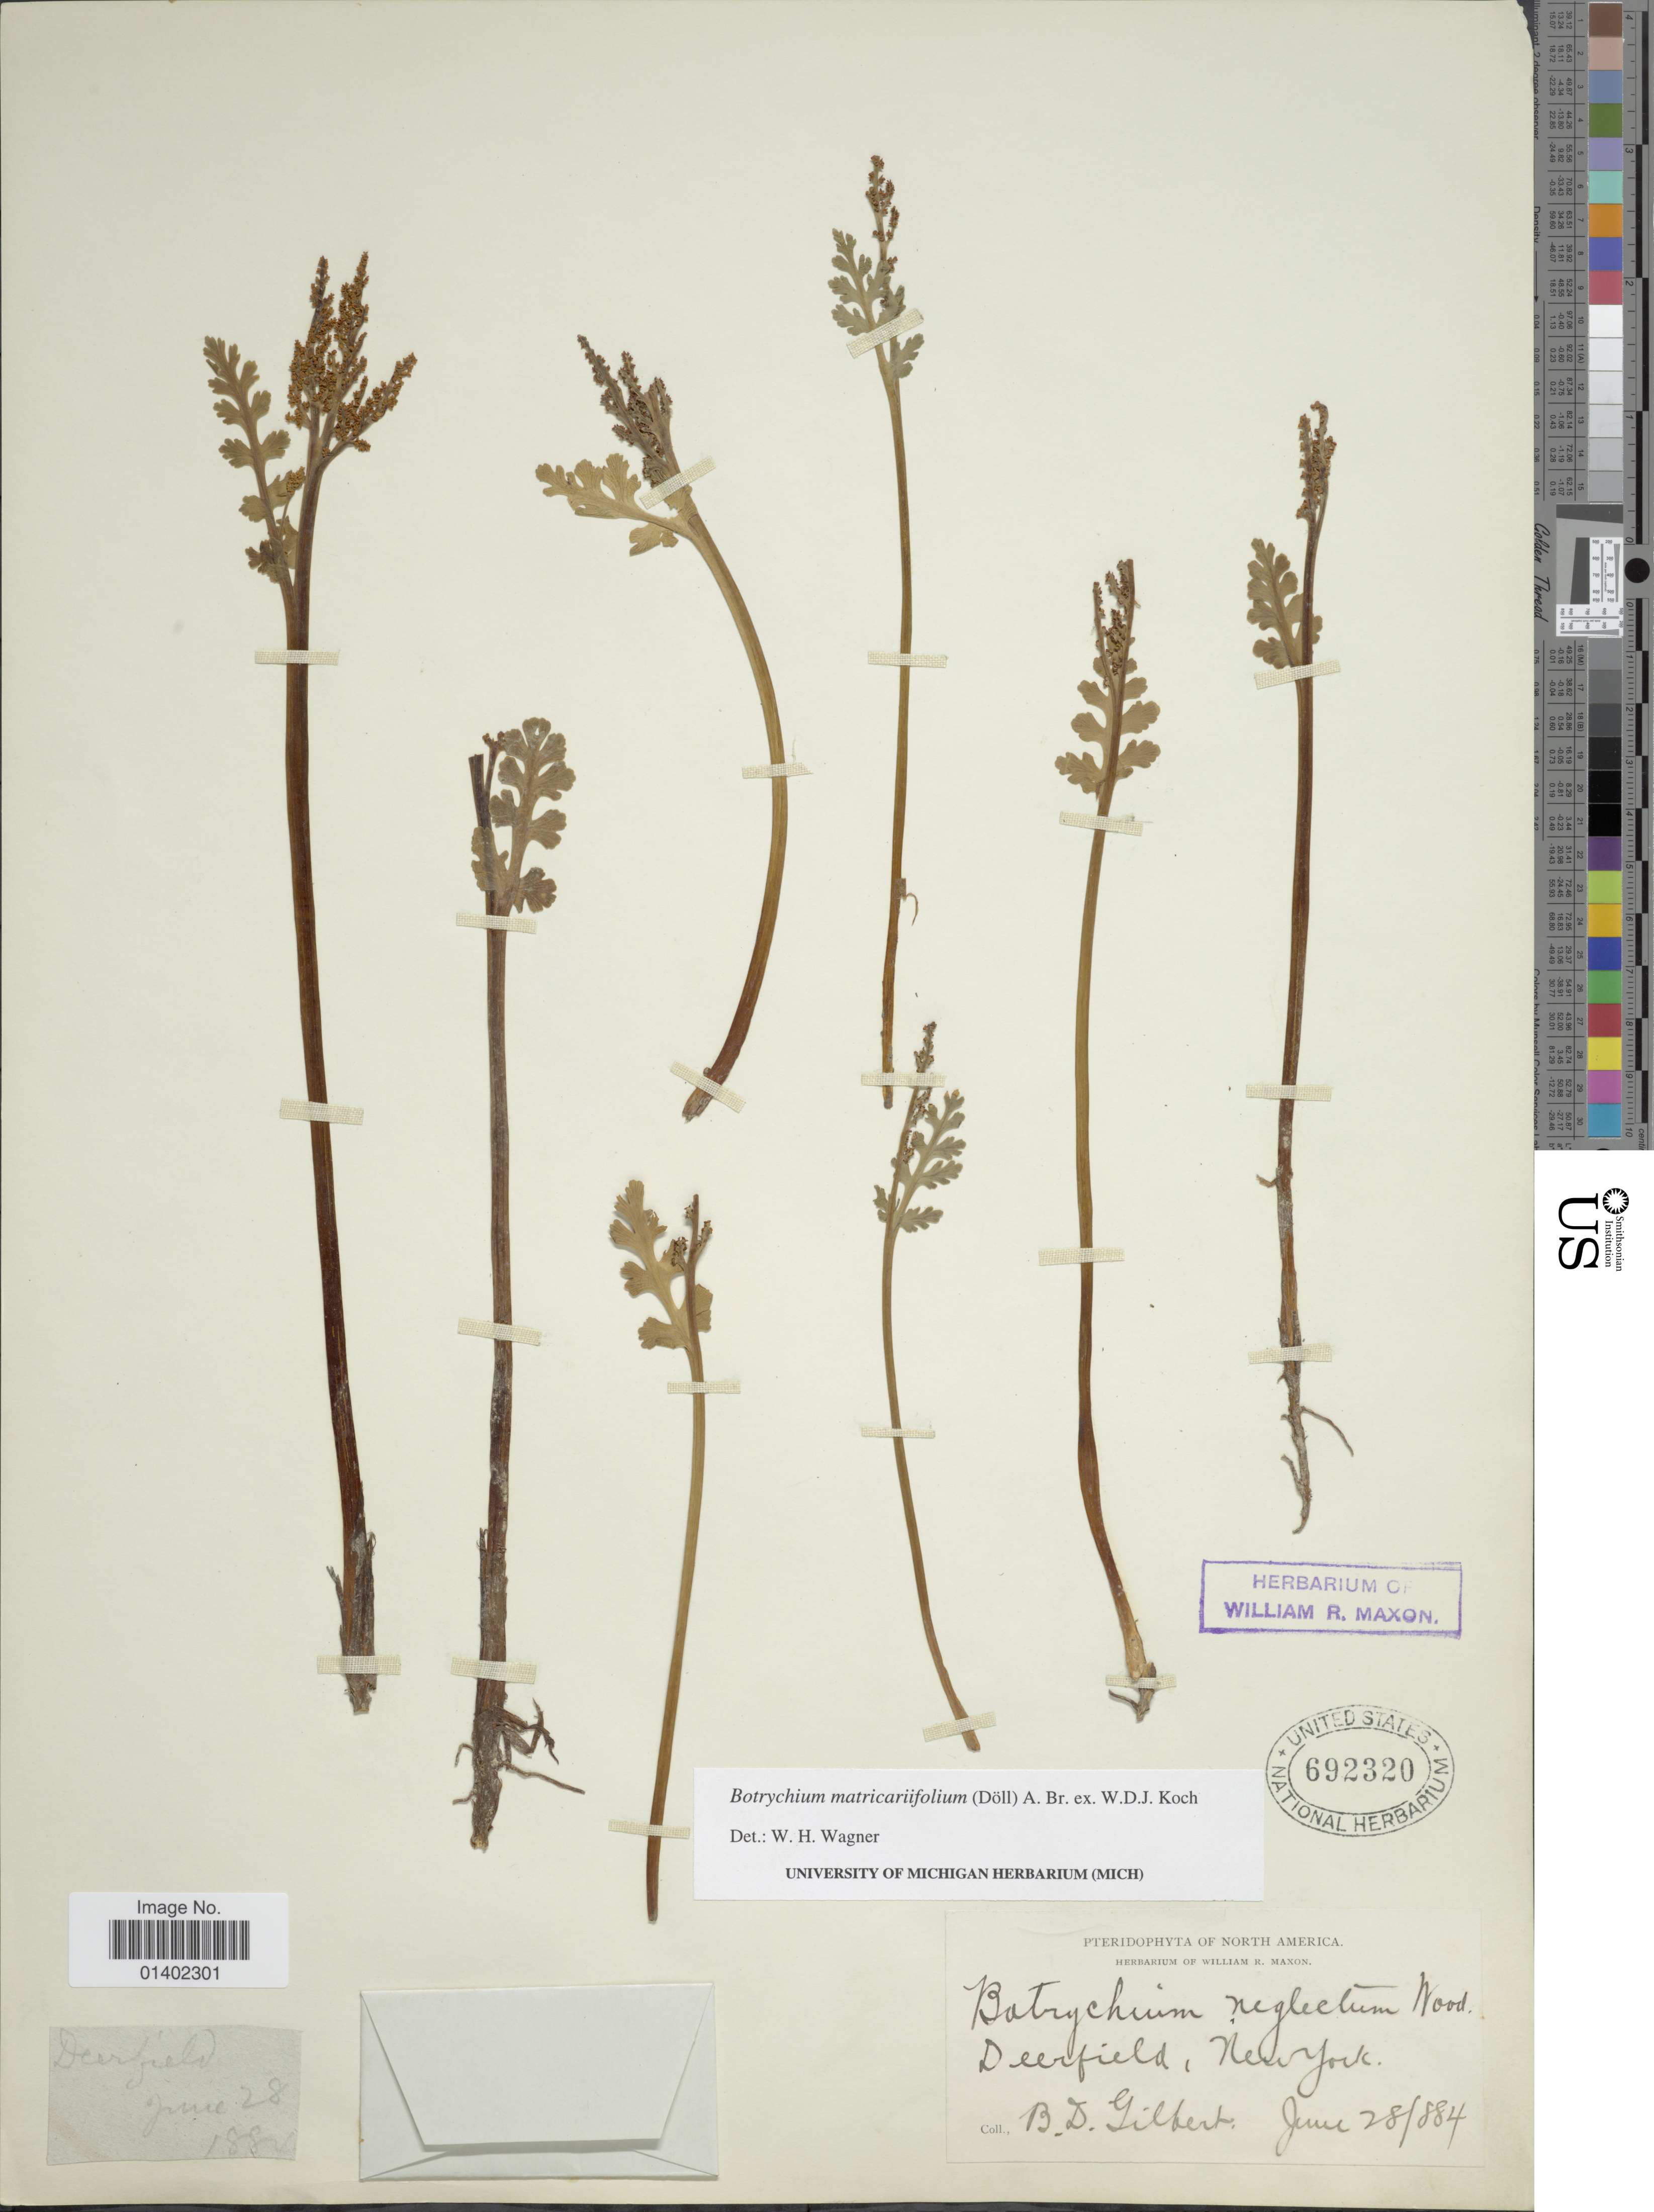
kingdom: Plantae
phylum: Tracheophyta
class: Polypodiopsida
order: Ophioglossales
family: Ophioglossaceae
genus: Botrychium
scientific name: Botrychium matricariifolium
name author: (A. Braun ex Dowell) A. Braun ex Koch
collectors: B. Gilbert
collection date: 1884-06-28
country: United States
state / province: New York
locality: Deerfield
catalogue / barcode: US 692320